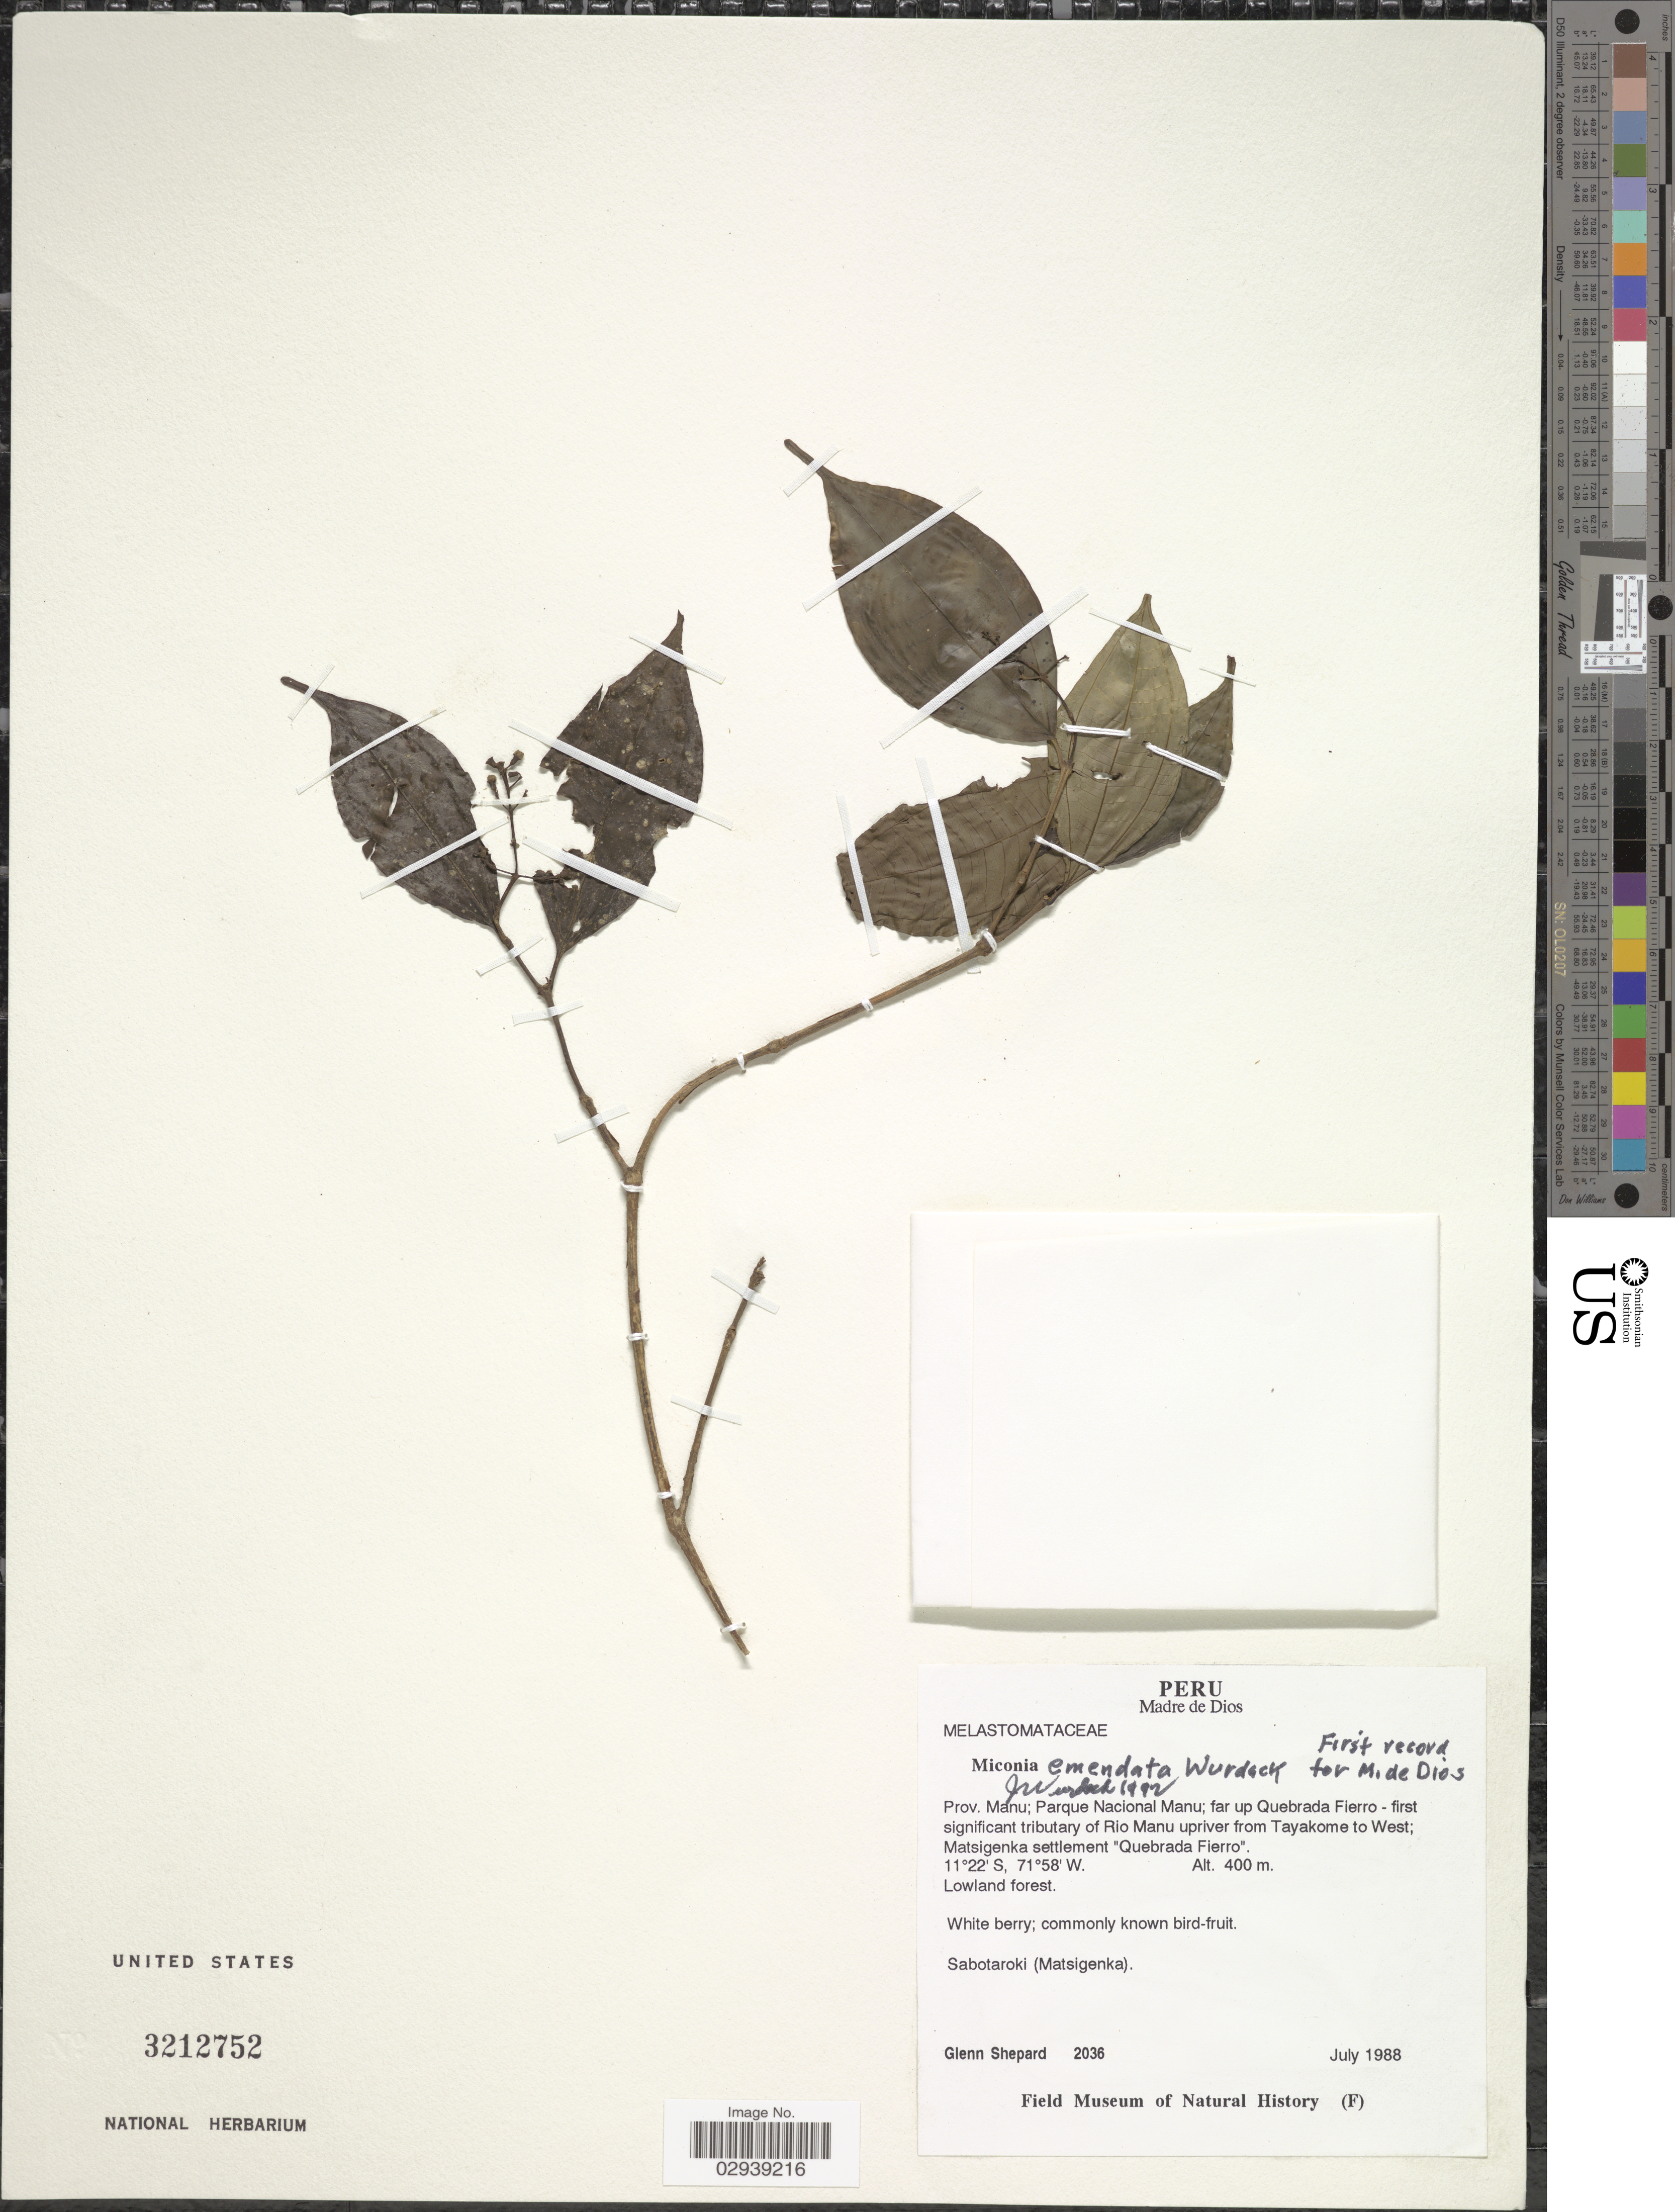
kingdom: Plantae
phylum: Tracheophyta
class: Magnoliopsida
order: Myrtales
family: Melastomataceae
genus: Miconia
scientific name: Miconia emendata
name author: Wurdack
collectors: G. Shepard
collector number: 2036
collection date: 1988-07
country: Peru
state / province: Madre de Dios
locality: Prov. Manu; Parque Nacional Manu; far up Quebrada Fierro - first significant tributary of Rio Manu upriver from Tayakome to West; Matsigenka settlement "Quebrada Fierro".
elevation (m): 400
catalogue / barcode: US 3212752